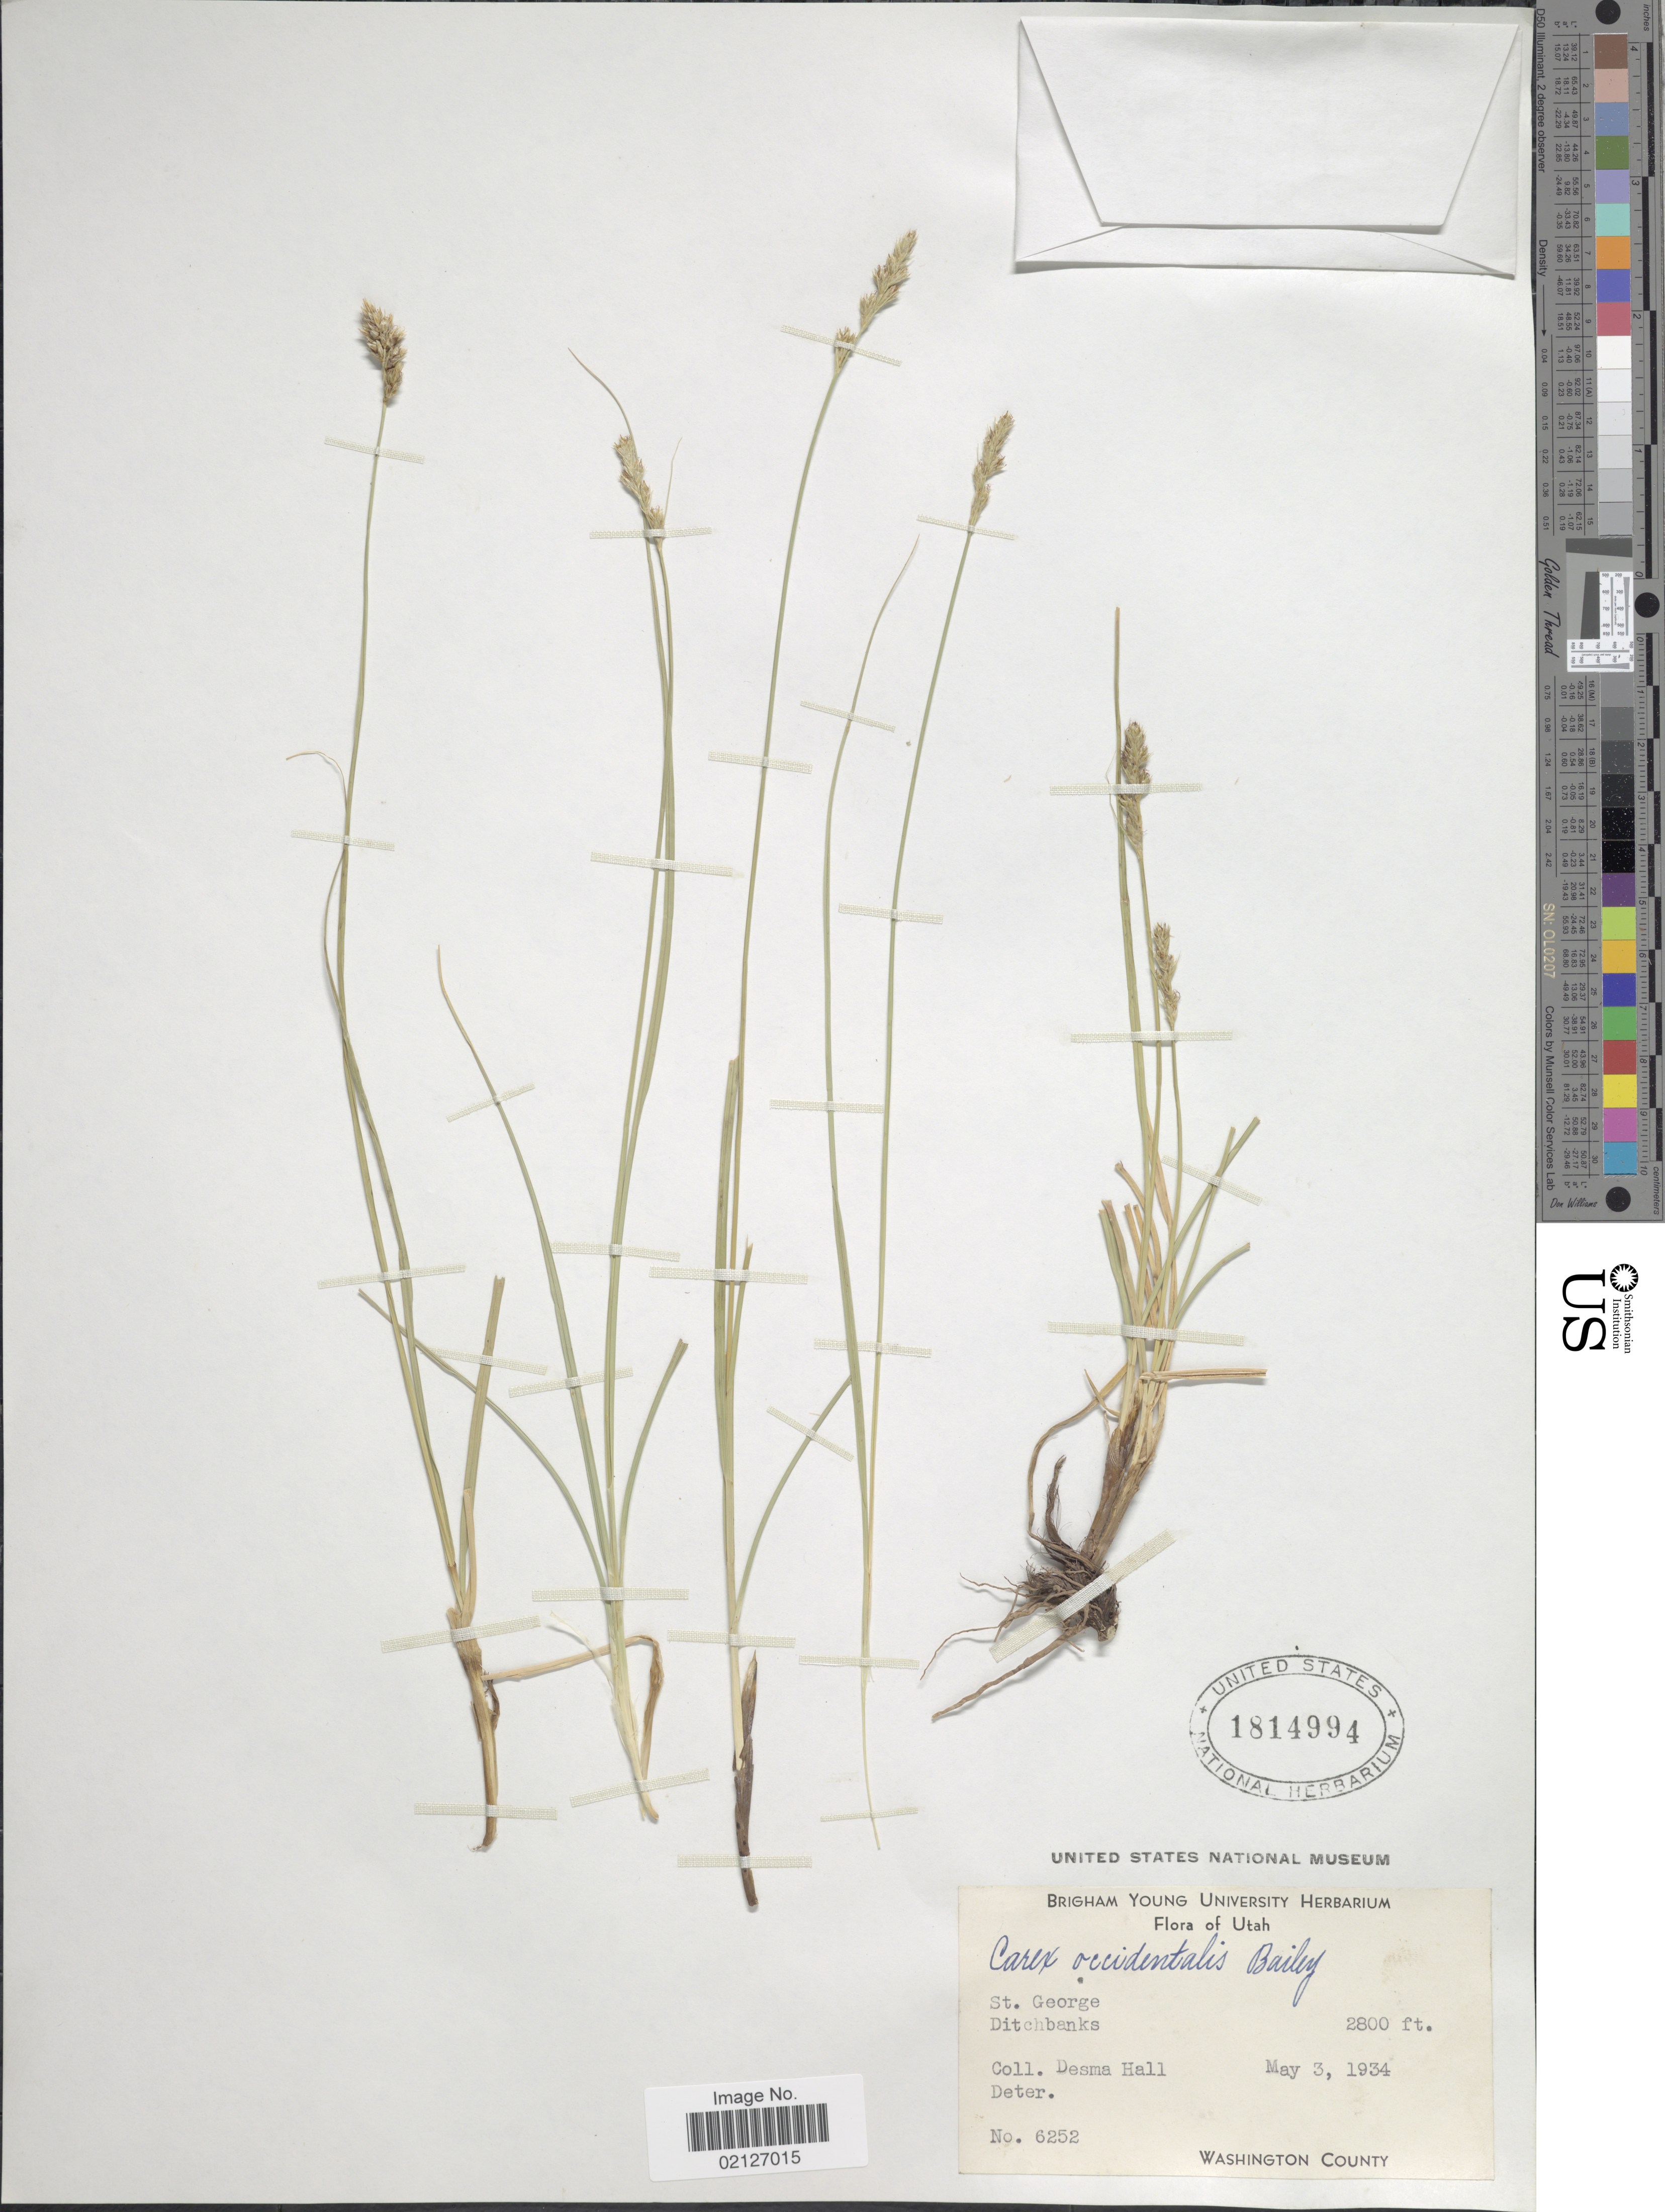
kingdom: Plantae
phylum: Tracheophyta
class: Liliopsida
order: Poales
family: Cyperaceae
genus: Carex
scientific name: Carex occidentalis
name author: L.H. Bailey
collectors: D. Hall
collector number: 6252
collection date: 1934-05-03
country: United States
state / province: Utah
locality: St. George, Ditchbanks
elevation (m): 853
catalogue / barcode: US 1814994